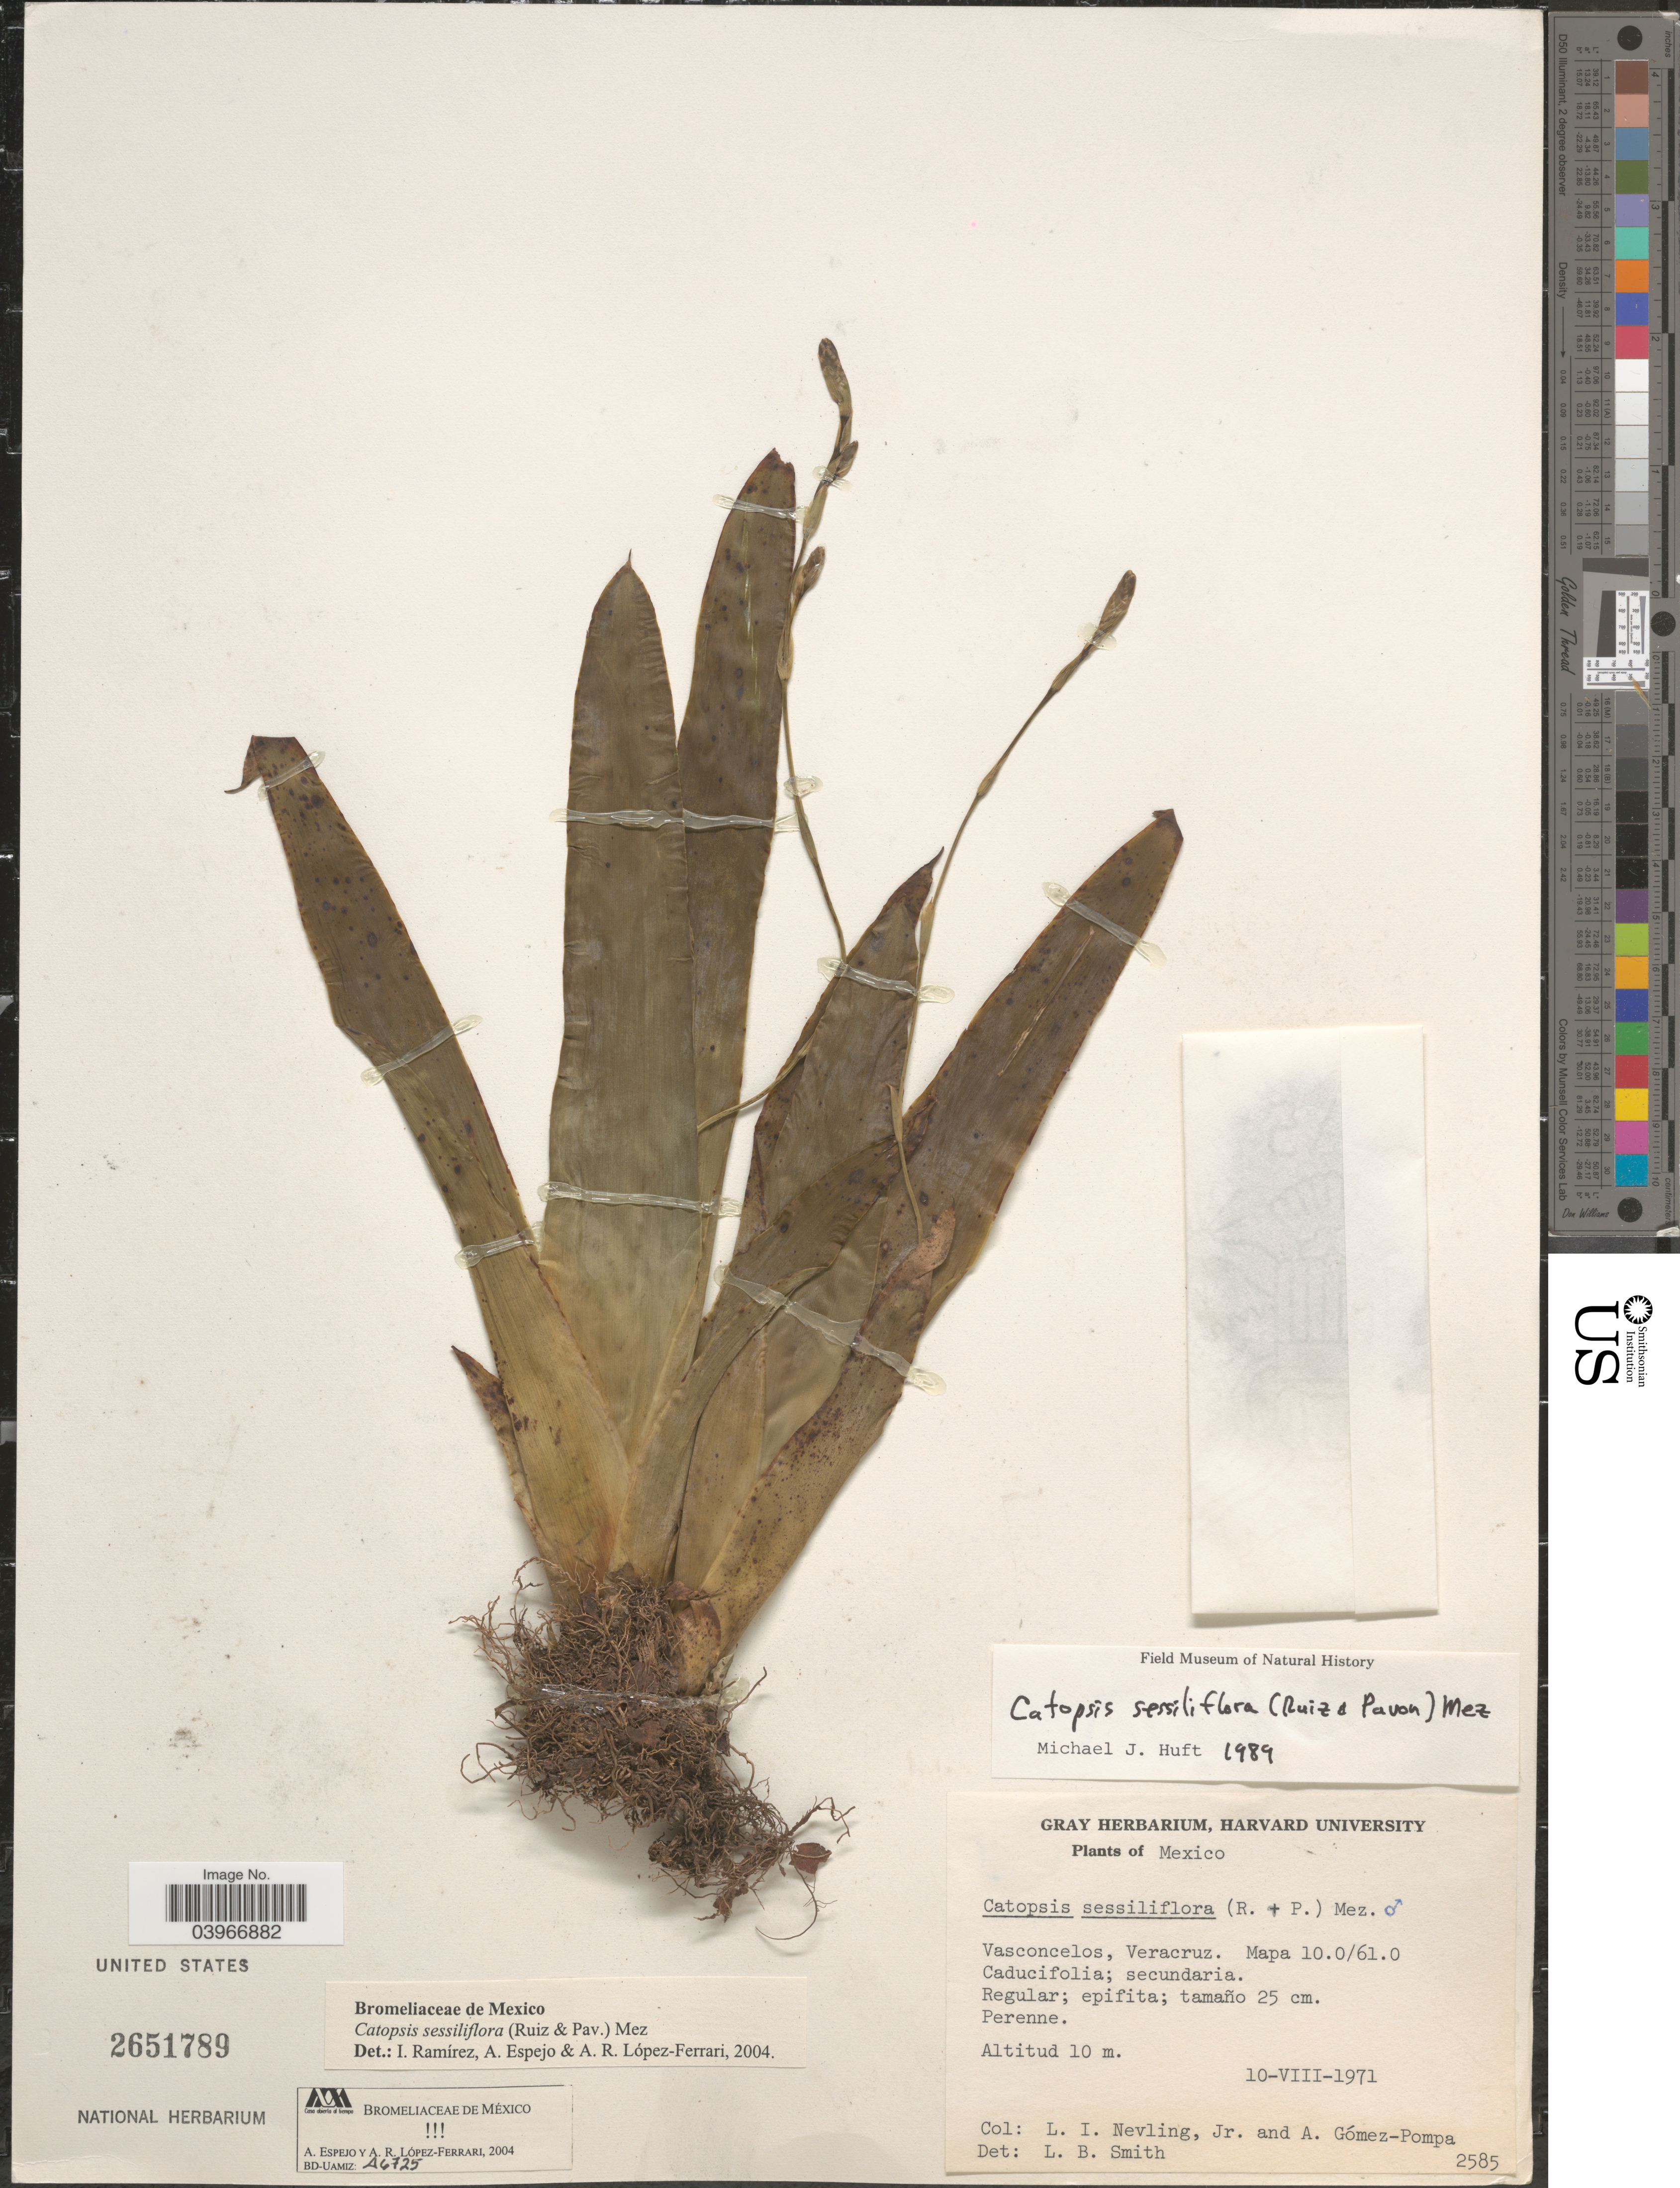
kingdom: Plantae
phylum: Tracheophyta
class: Liliopsida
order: Poales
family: Bromeliaceae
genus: Catopsis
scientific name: Catopsis sessiliflora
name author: (Ruiz & Pav.) Mez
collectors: L. Nevling & A. Gómez Pompa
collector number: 2585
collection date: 1971-08-10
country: Mexico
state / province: Veracruz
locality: Vasconcelos, Veracruz. Mapa 10.0/61.0.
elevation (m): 10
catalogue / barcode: US 2651789